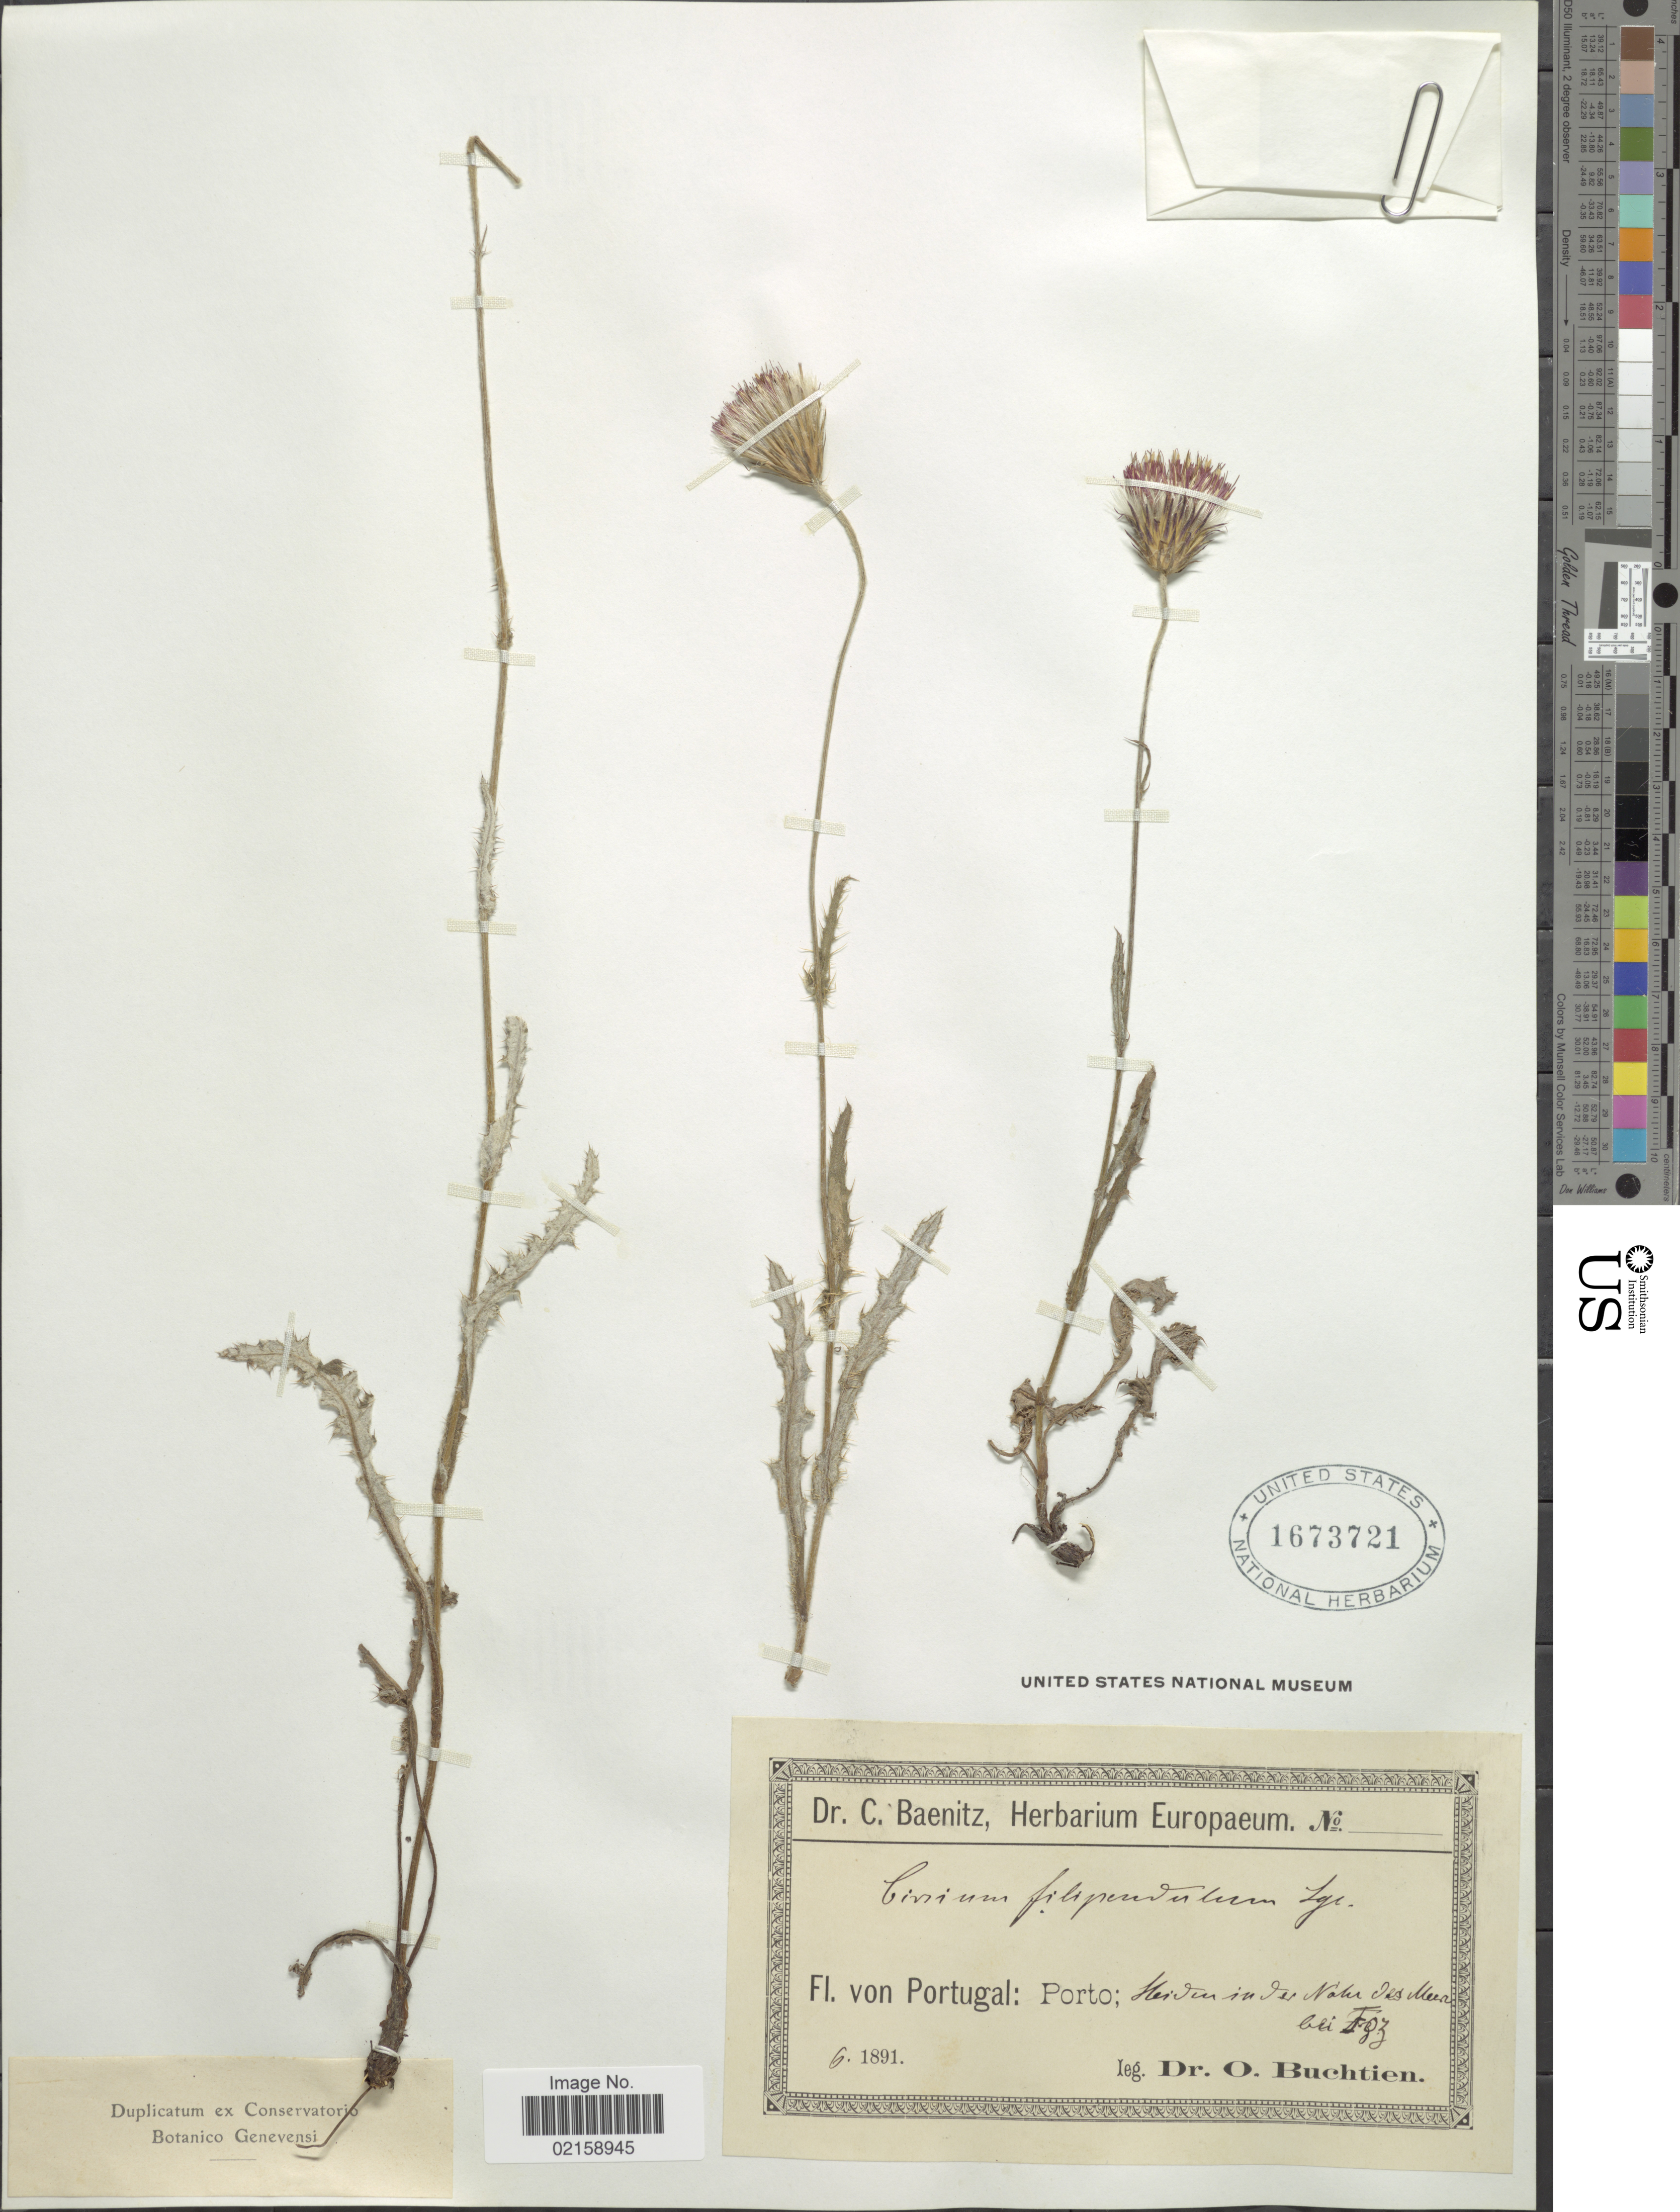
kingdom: Plantae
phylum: Tracheophyta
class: Magnoliopsida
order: Asterales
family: Asteraceae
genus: Cirsium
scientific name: Cirsium filipendulum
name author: Lange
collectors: O. Buchtien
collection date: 1891-06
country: Portugal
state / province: Porto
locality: near Foz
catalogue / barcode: US 1673721